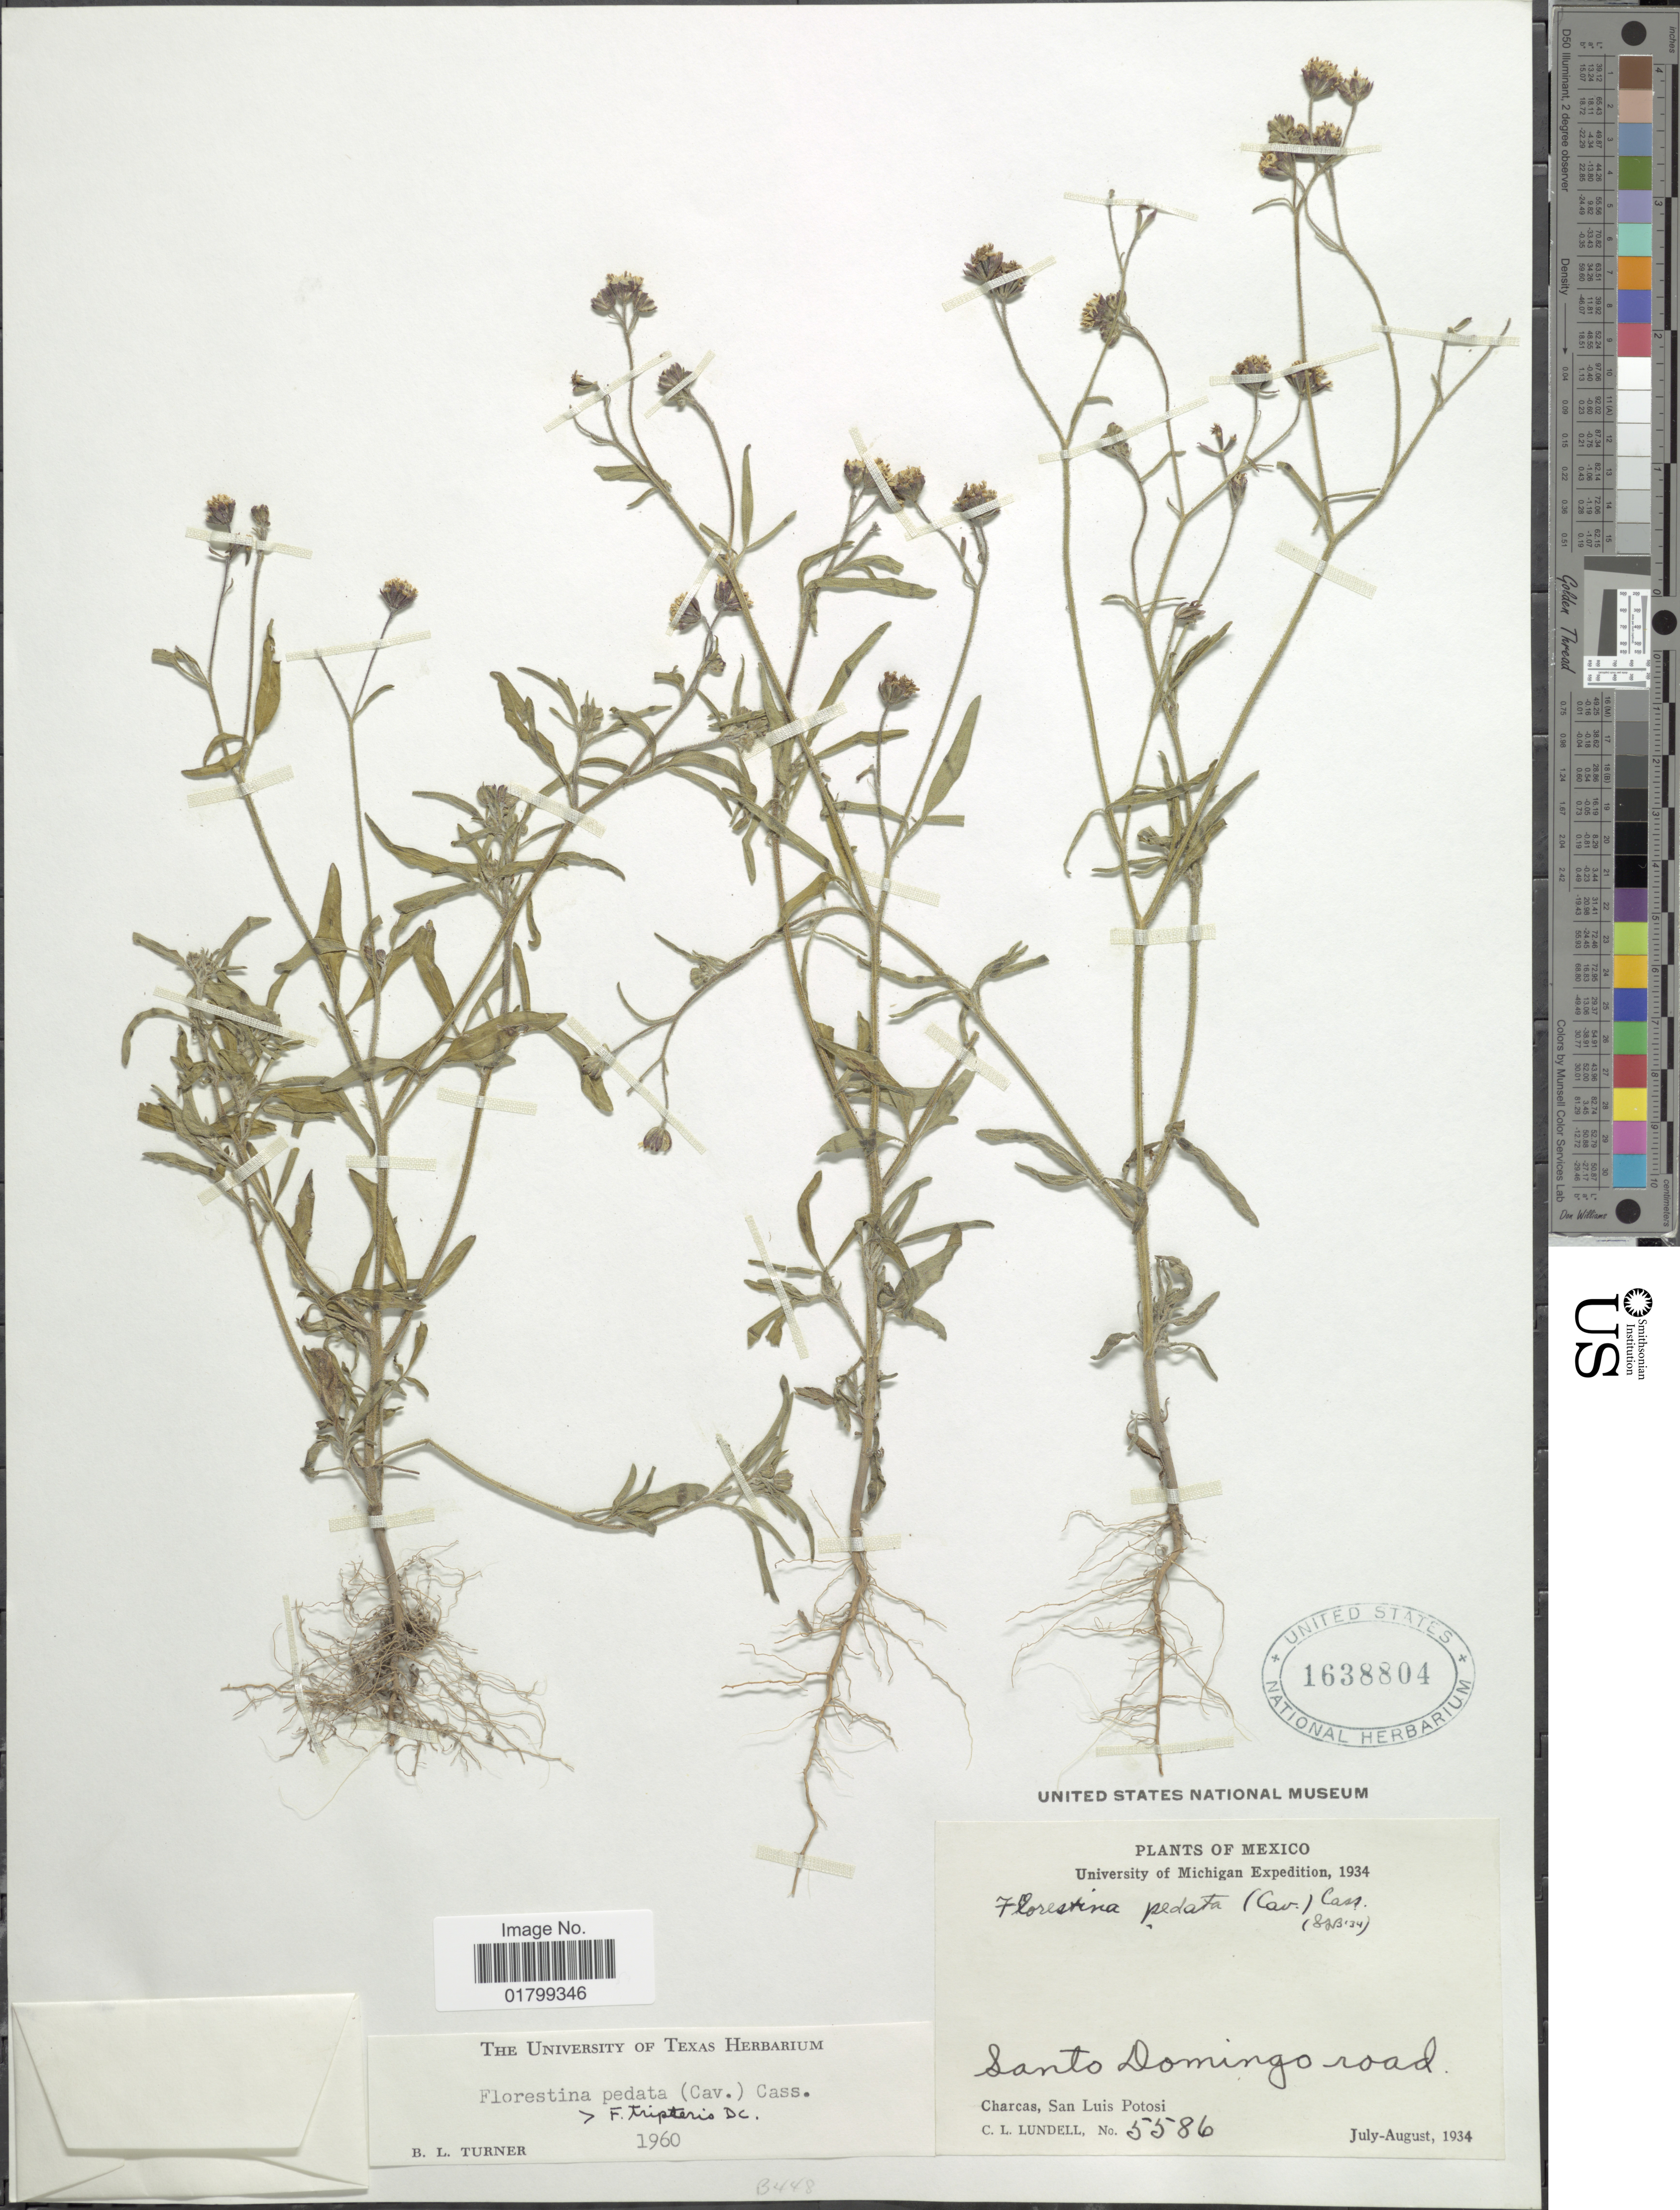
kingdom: Plantae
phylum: Tracheophyta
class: Magnoliopsida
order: Asterales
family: Asteraceae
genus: Florestina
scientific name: Florestina pedata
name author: (Cav.) Cass.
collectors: C. L. Lundell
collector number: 5586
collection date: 1934-07/1934-08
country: Mexico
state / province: San Luis Potosí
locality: Santo Domingo Road, Charcas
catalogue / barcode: US 1638804